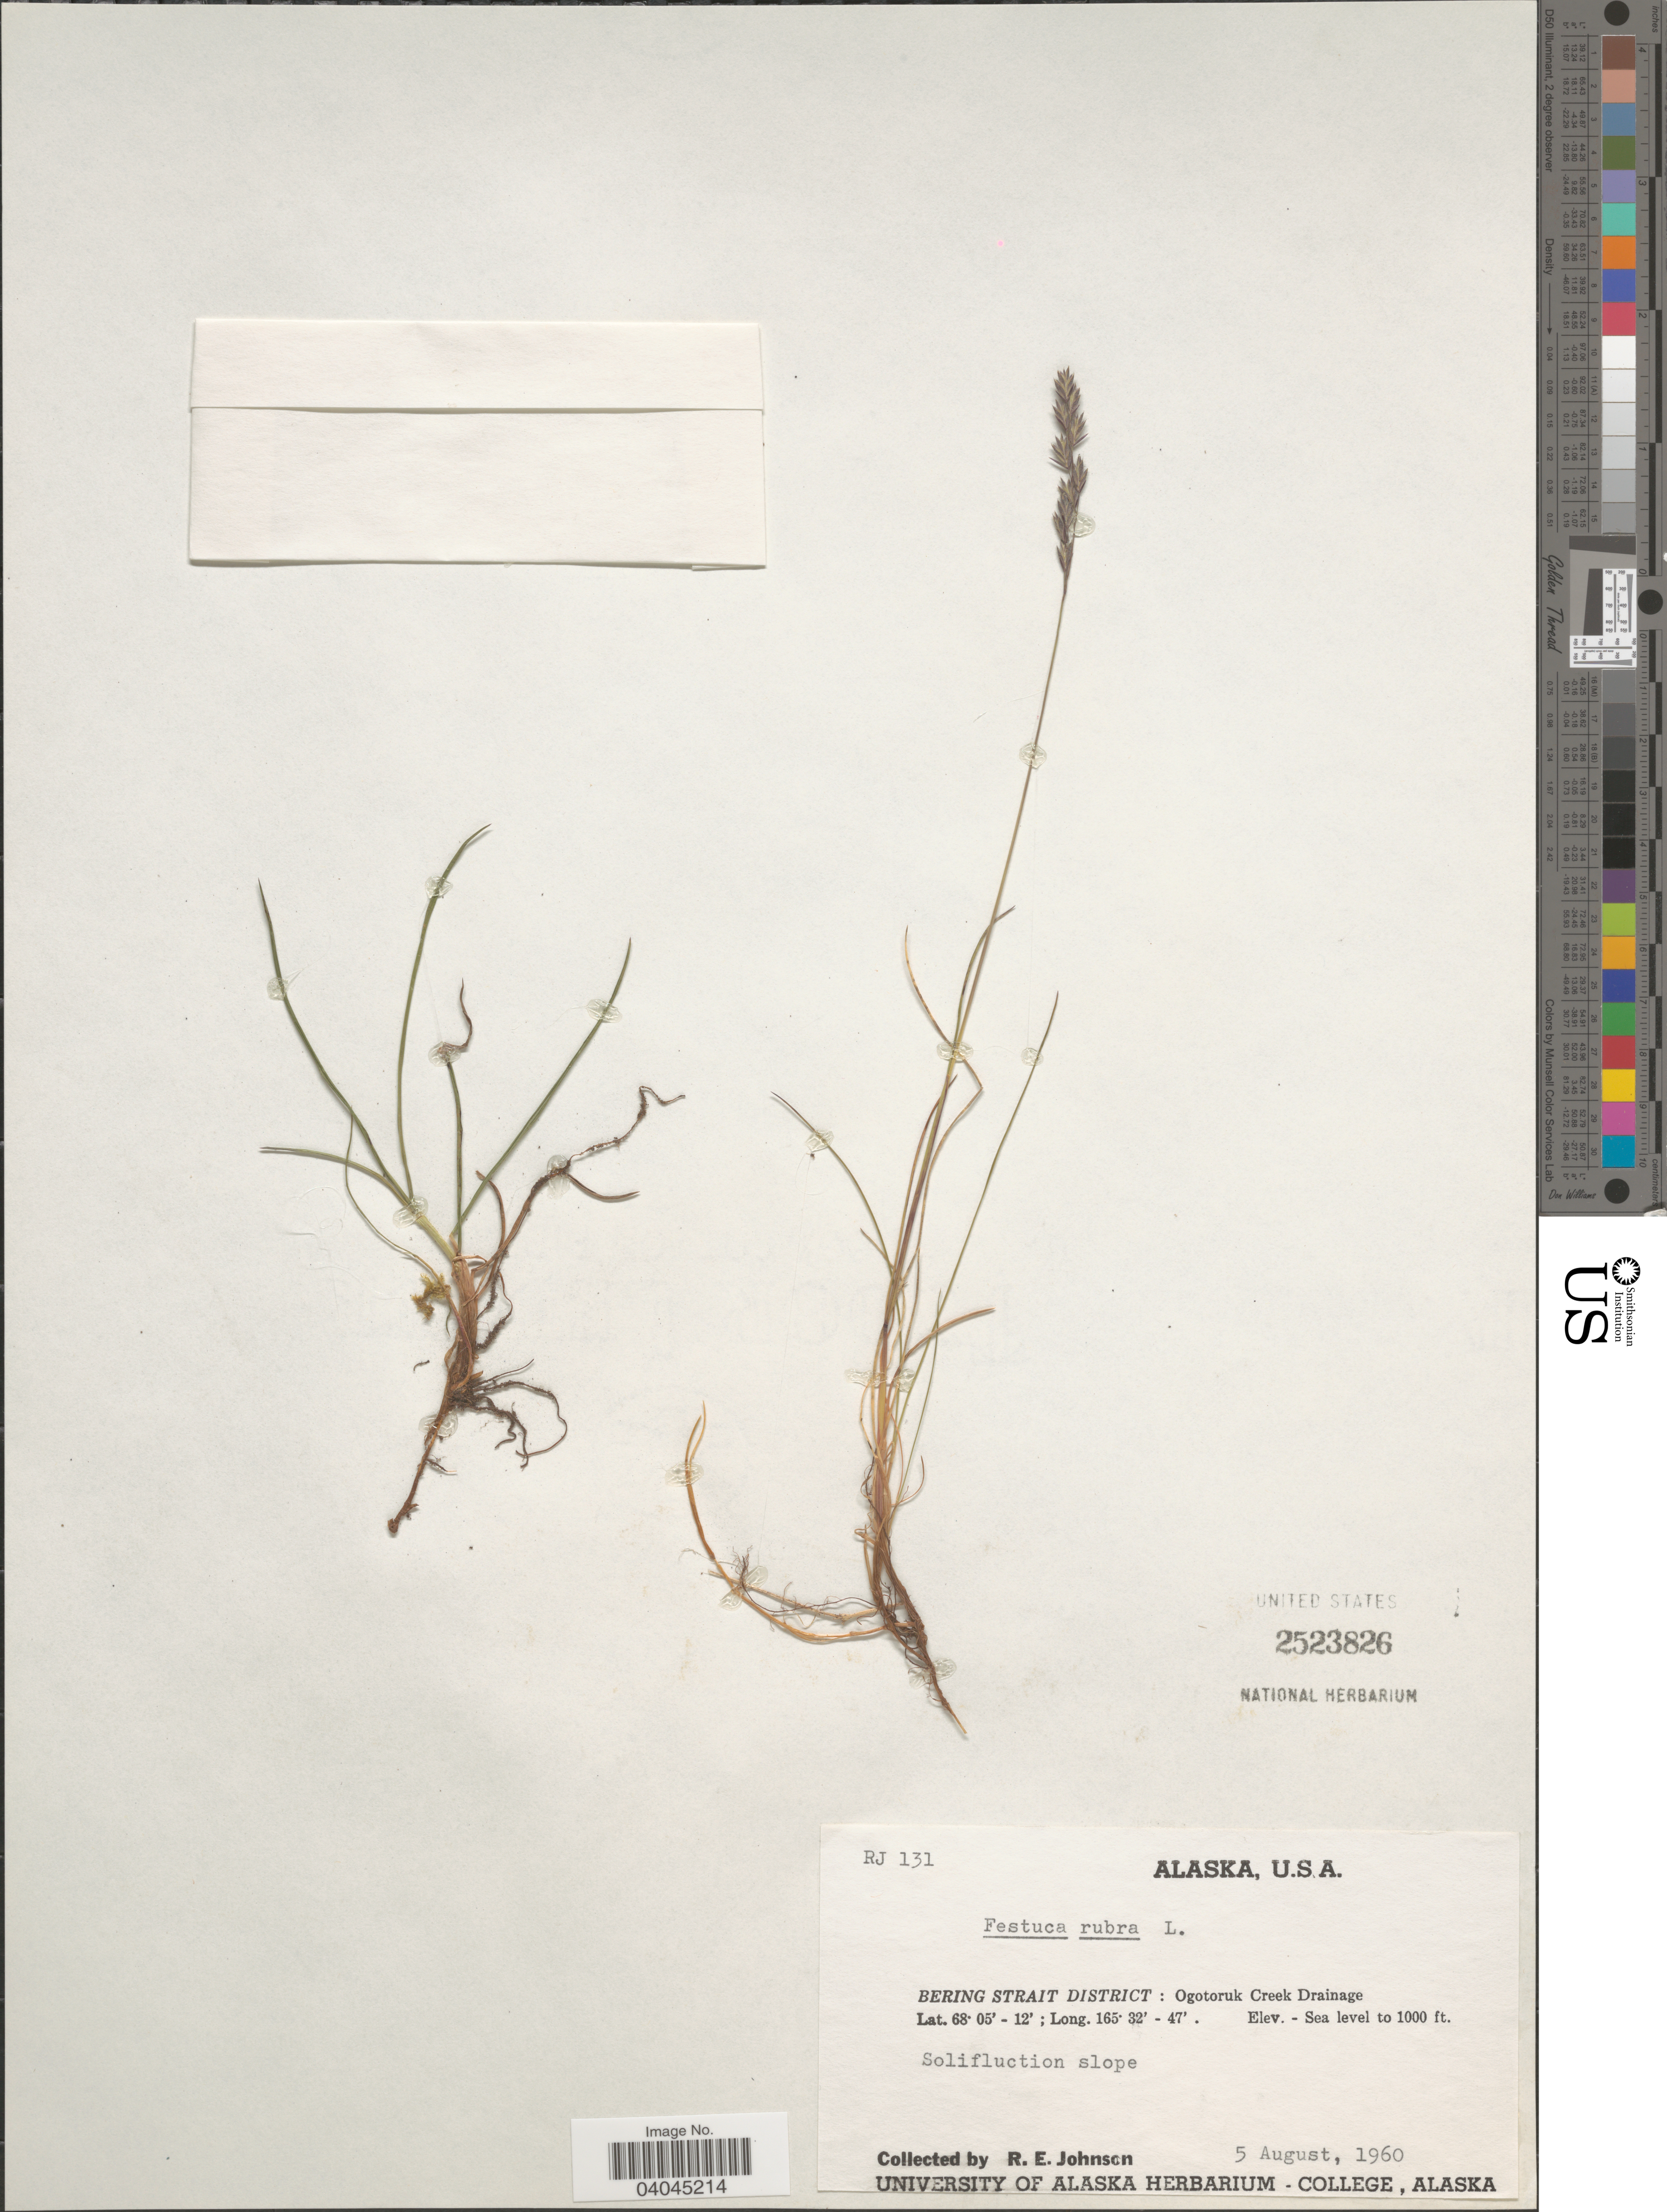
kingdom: Plantae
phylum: Tracheophyta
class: Liliopsida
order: Poales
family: Poaceae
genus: Festuca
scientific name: Festuca rubra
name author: L.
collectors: R. Johnson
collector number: RJ 131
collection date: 1960-08-05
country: United States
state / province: Alaska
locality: Bering Strait District: Ogotoruk Creek Drainage.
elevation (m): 0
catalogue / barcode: US 2523826